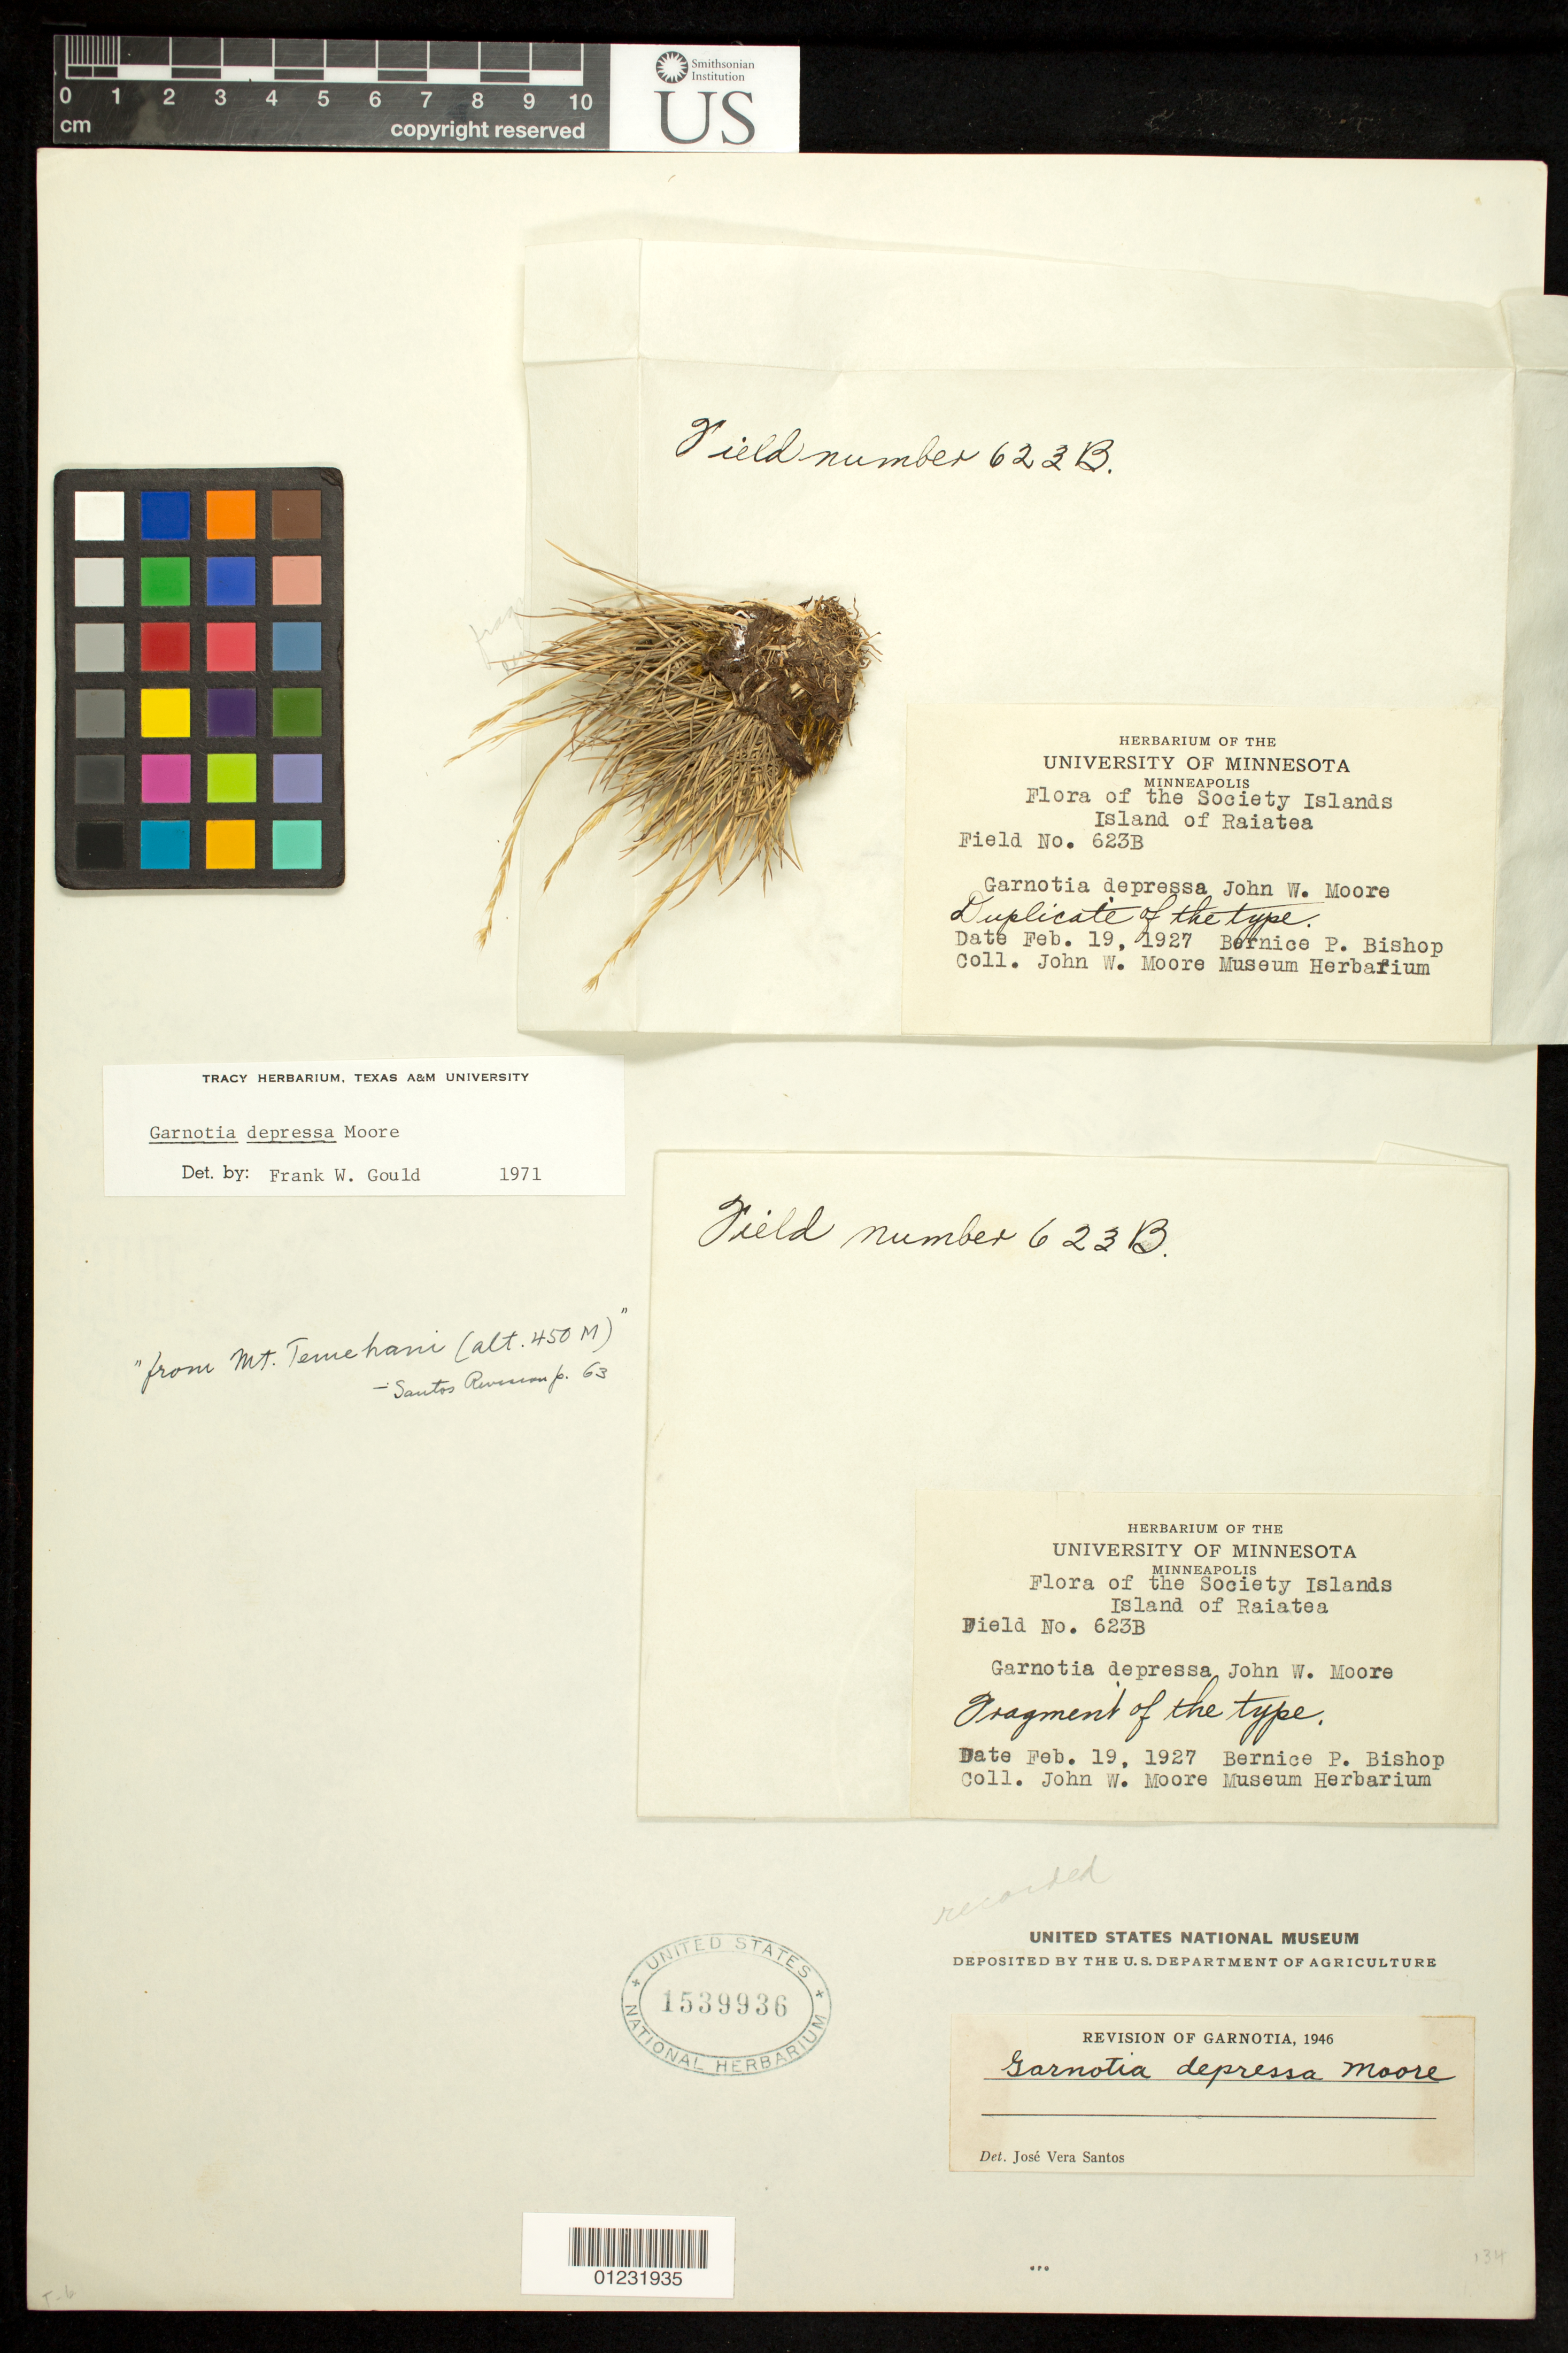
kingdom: Plantae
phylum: Tracheophyta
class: Liliopsida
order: Poales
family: Poaceae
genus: Garnotia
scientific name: Garnotia depressa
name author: J.W. Moore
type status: Isotype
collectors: J. W. Moore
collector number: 623B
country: French Polynesia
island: Raiatea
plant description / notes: "Fragment of the Type" [ex herb. Bernice P. Bishop?]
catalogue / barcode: US 1539936